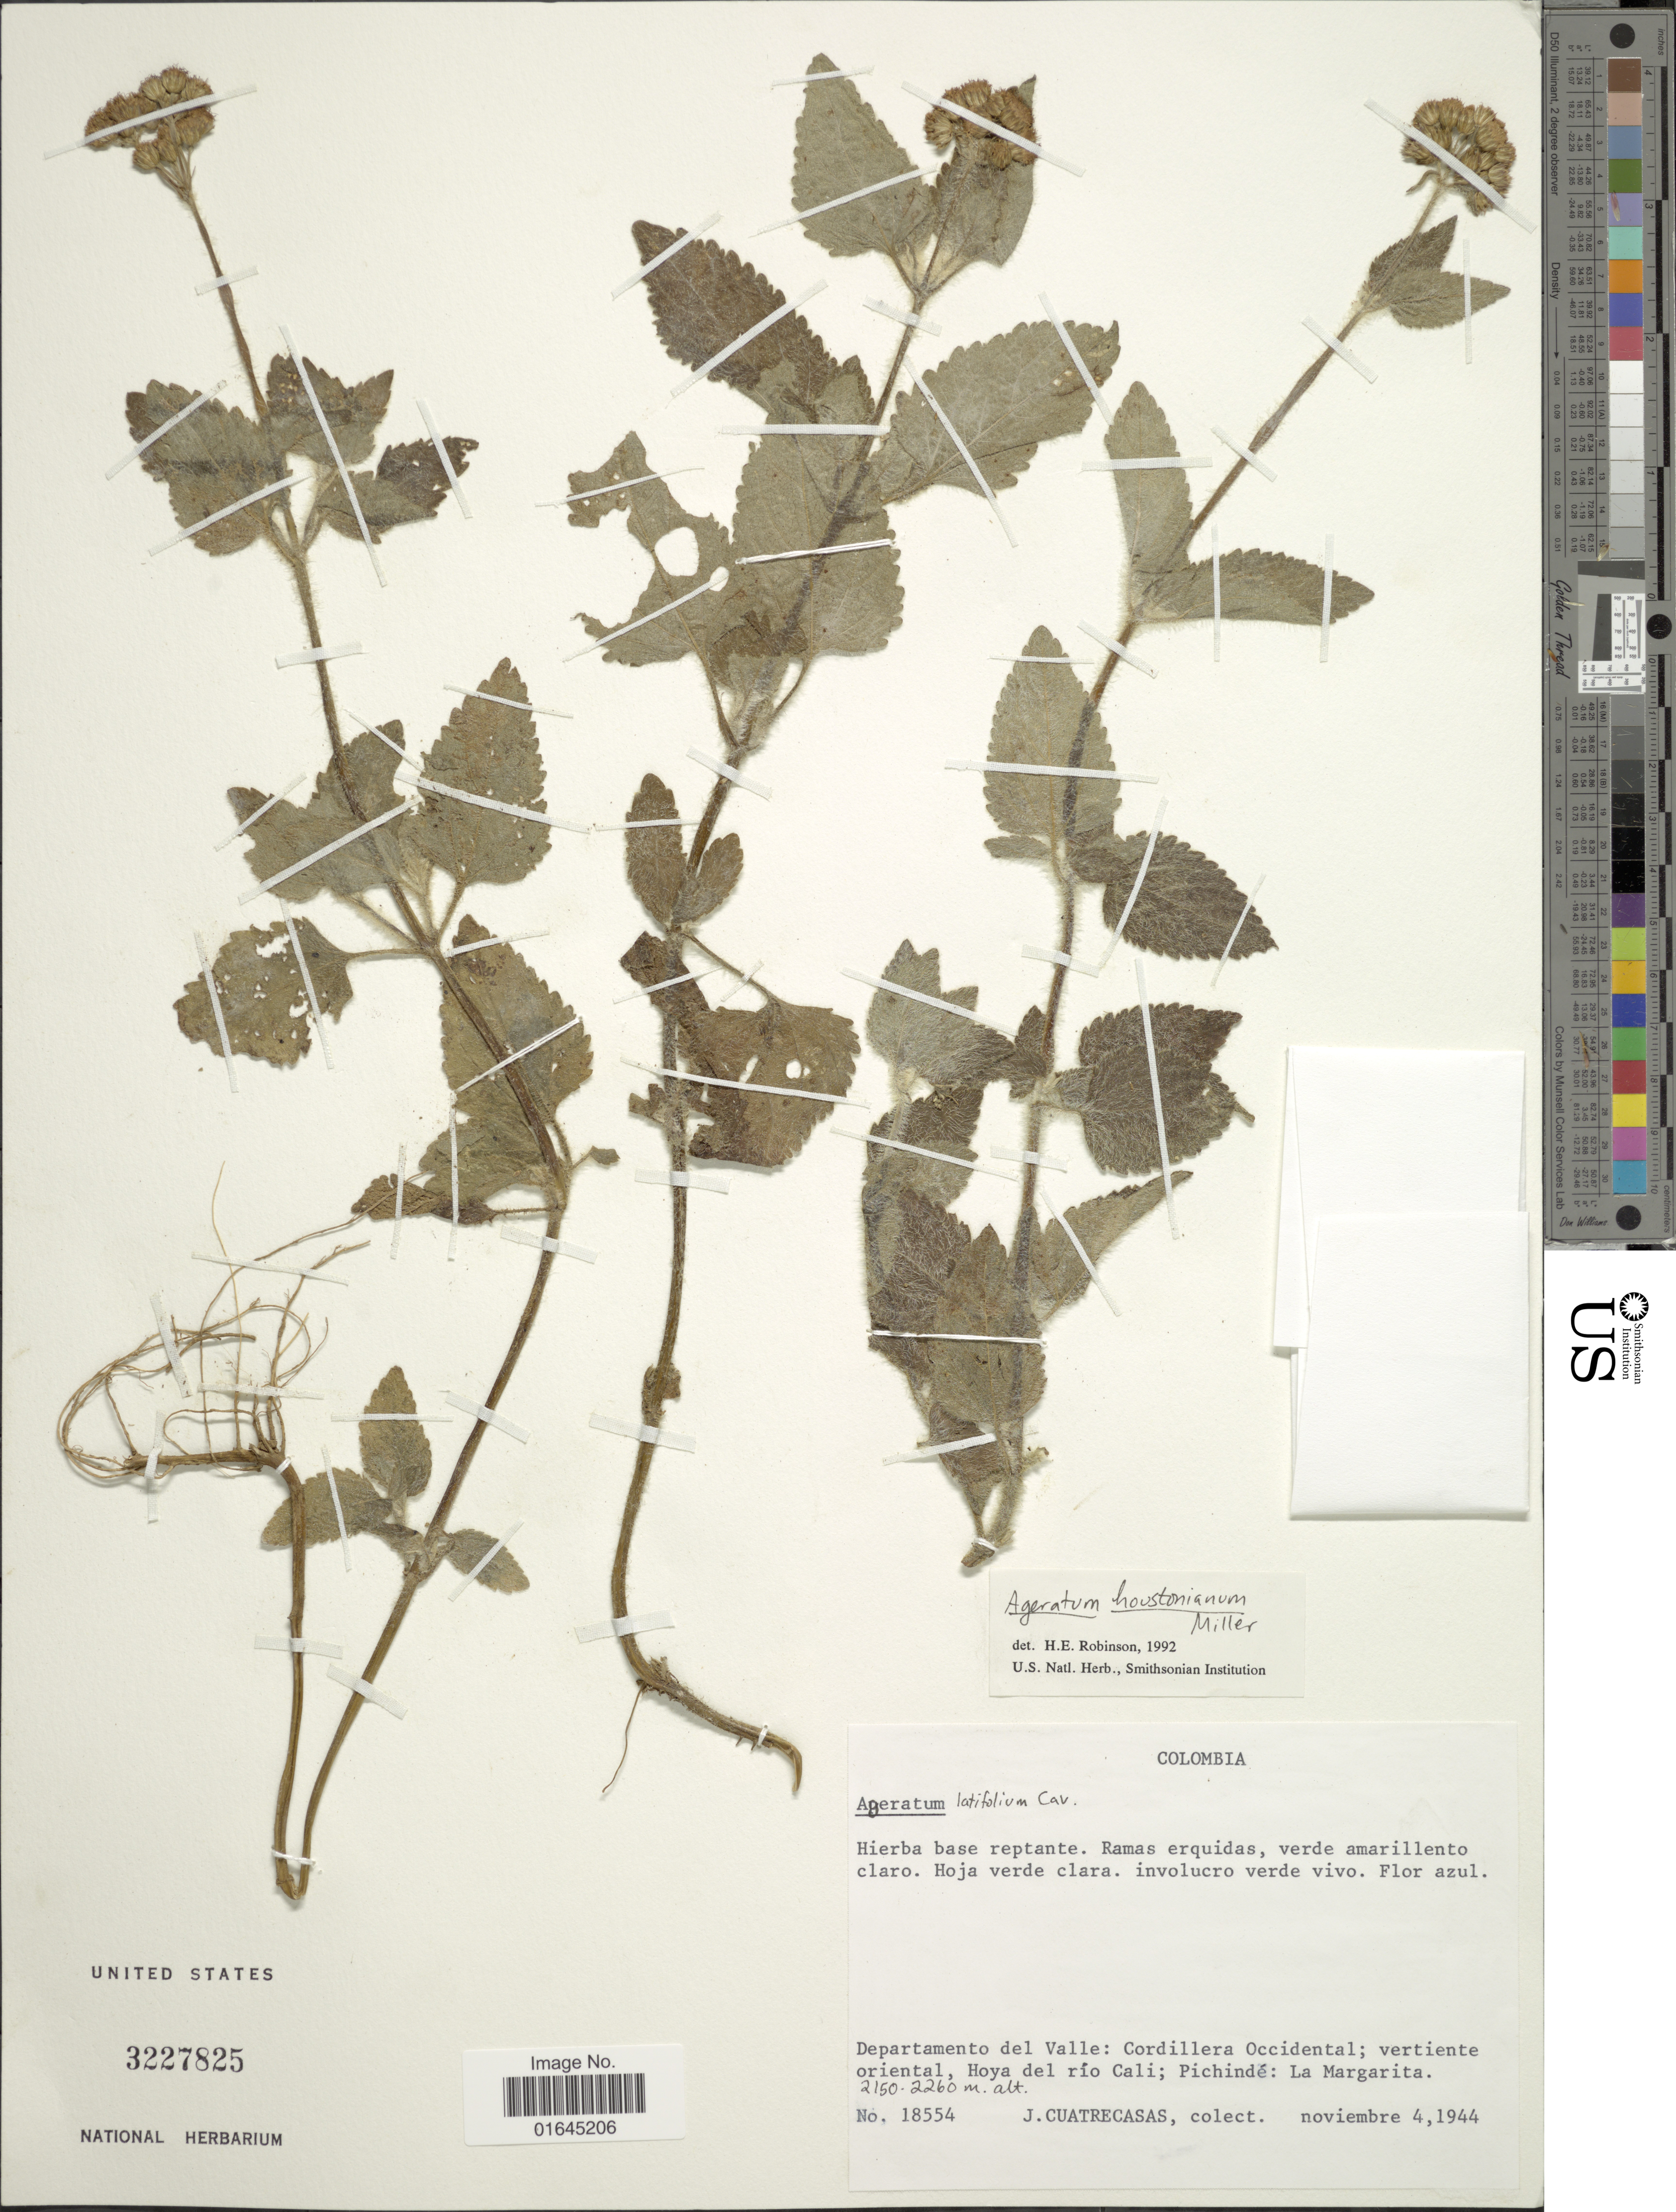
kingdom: Plantae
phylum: Tracheophyta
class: Magnoliopsida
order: Asterales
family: Asteraceae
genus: Ageratum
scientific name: Ageratum houstonianum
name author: Mill.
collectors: J. Cuatrecasas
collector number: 18554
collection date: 1944-11-04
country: Colombia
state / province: Valle del Cauca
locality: Departamento del Valle: Cordillera Occidental; vertiente oriental, Hoya del río Cali; Pichindé: La Margarita.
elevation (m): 2150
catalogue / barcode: US 3227825